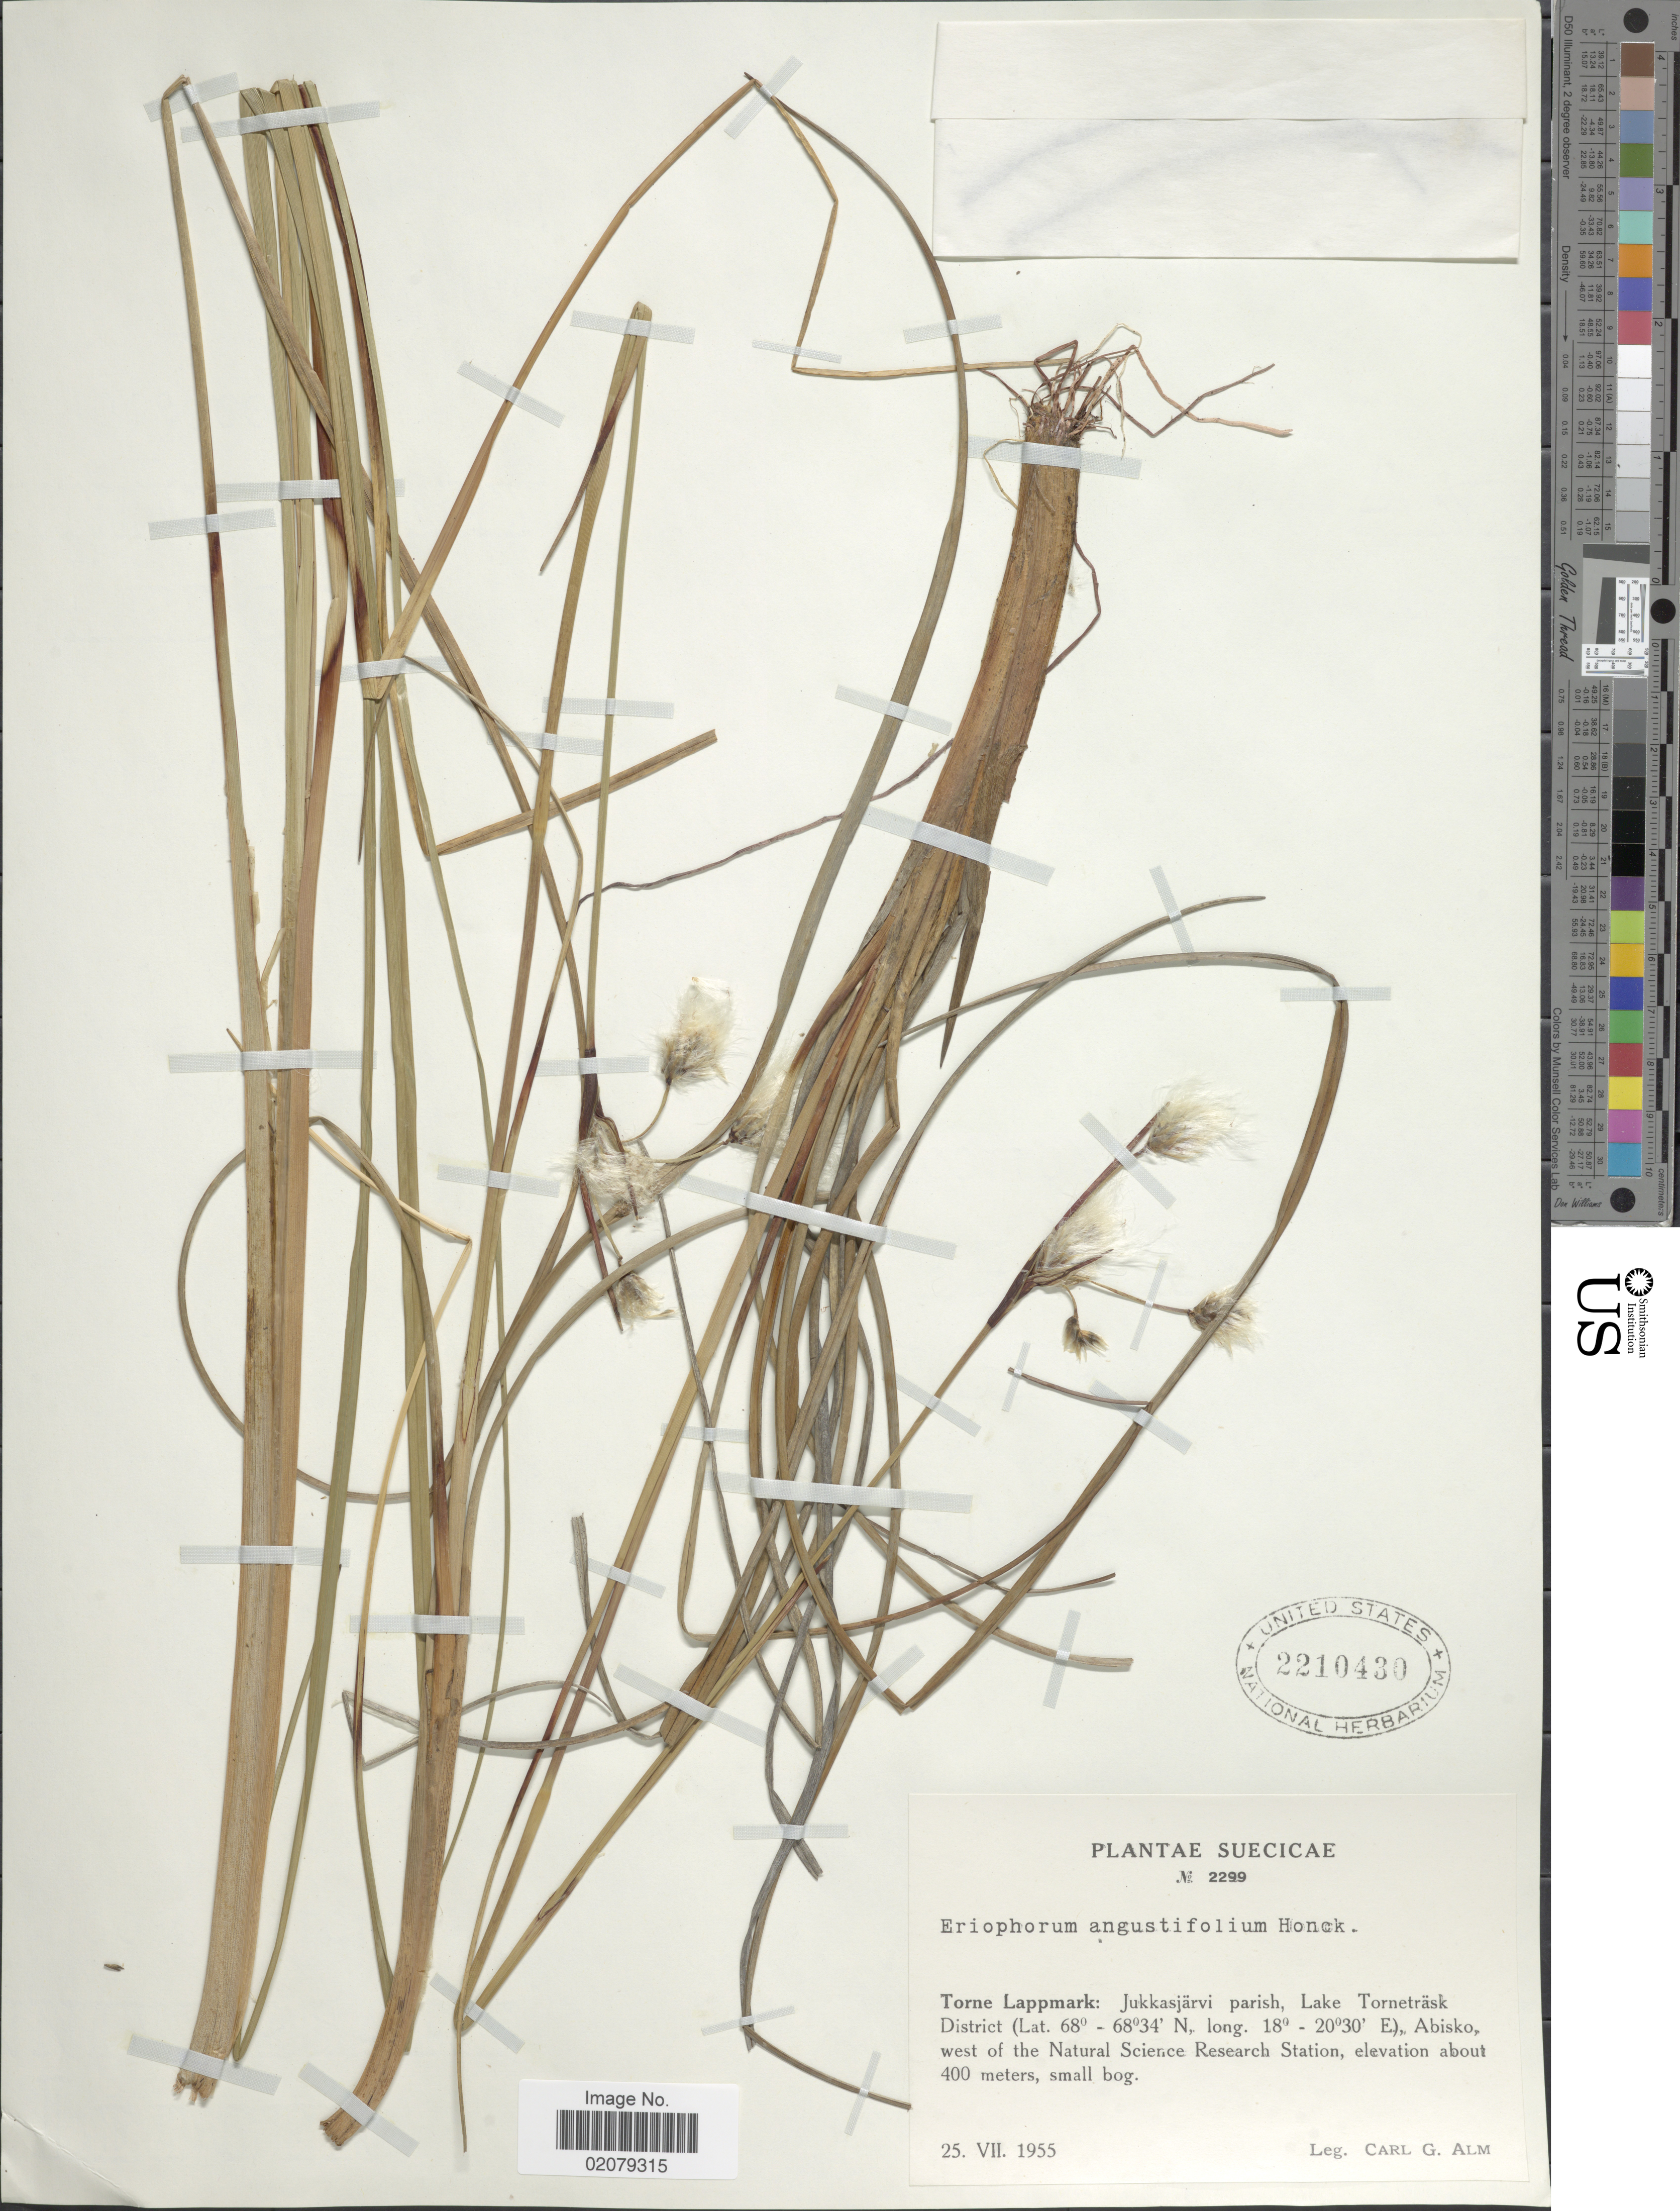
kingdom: Plantae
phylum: Tracheophyta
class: Liliopsida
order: Poales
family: Cyperaceae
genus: Eriophorum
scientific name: Eriophorum angustifolium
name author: Honck.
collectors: C. G. Alm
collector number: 2299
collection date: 1955-07-25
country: Sweden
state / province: Norrbotten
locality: Suecicae, Torne Lappmark: Jukkasjarvi parish, Lake Tornetrask District, Abisko west of the Natural Science Research Station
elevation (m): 400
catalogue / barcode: US 2210430